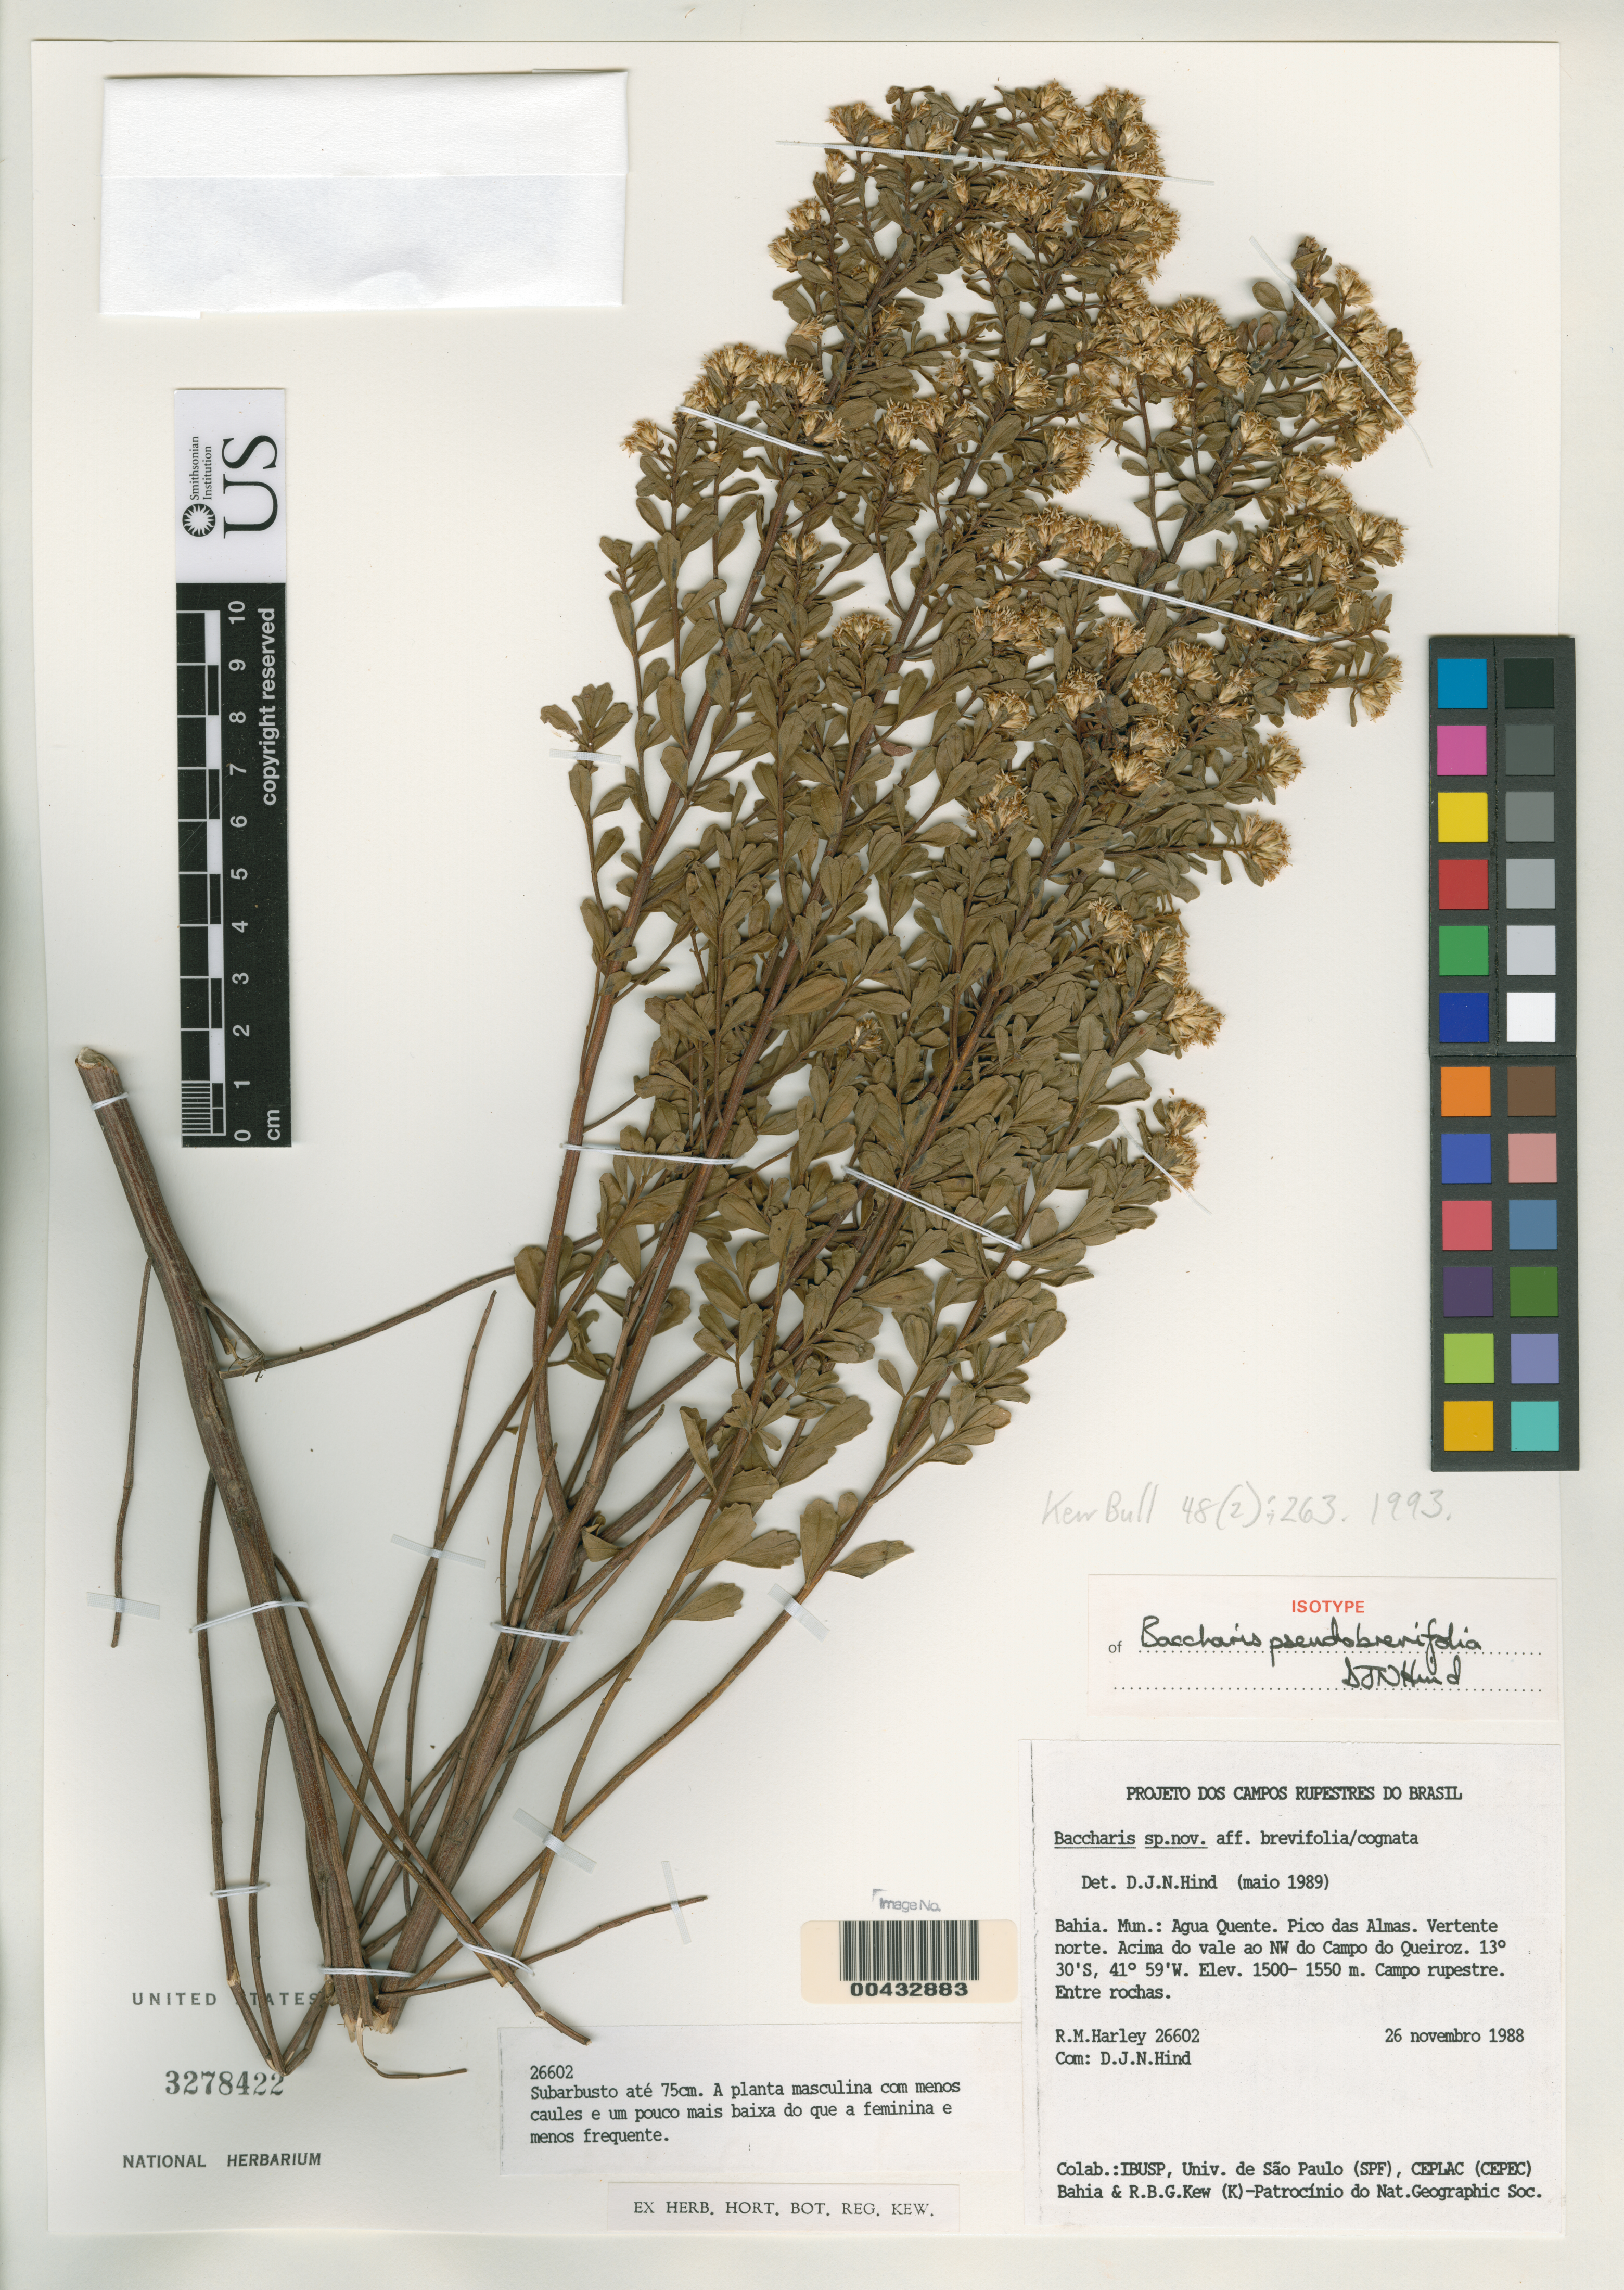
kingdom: Plantae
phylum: Tracheophyta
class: Magnoliopsida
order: Asterales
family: Asteraceae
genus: Baccharis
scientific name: Baccharis pseudobrevifolia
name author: D.J.N. Hind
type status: Isotype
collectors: R. M. Harley & D. J. N. Hind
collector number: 26602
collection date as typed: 26 Nov 1988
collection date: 1988-11-26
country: Brazil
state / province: Bahia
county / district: Agua Quente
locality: Pico das Almas, Vertente Norte, Acima do Vale ao NW of Campo do Queriroz.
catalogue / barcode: US 3278422